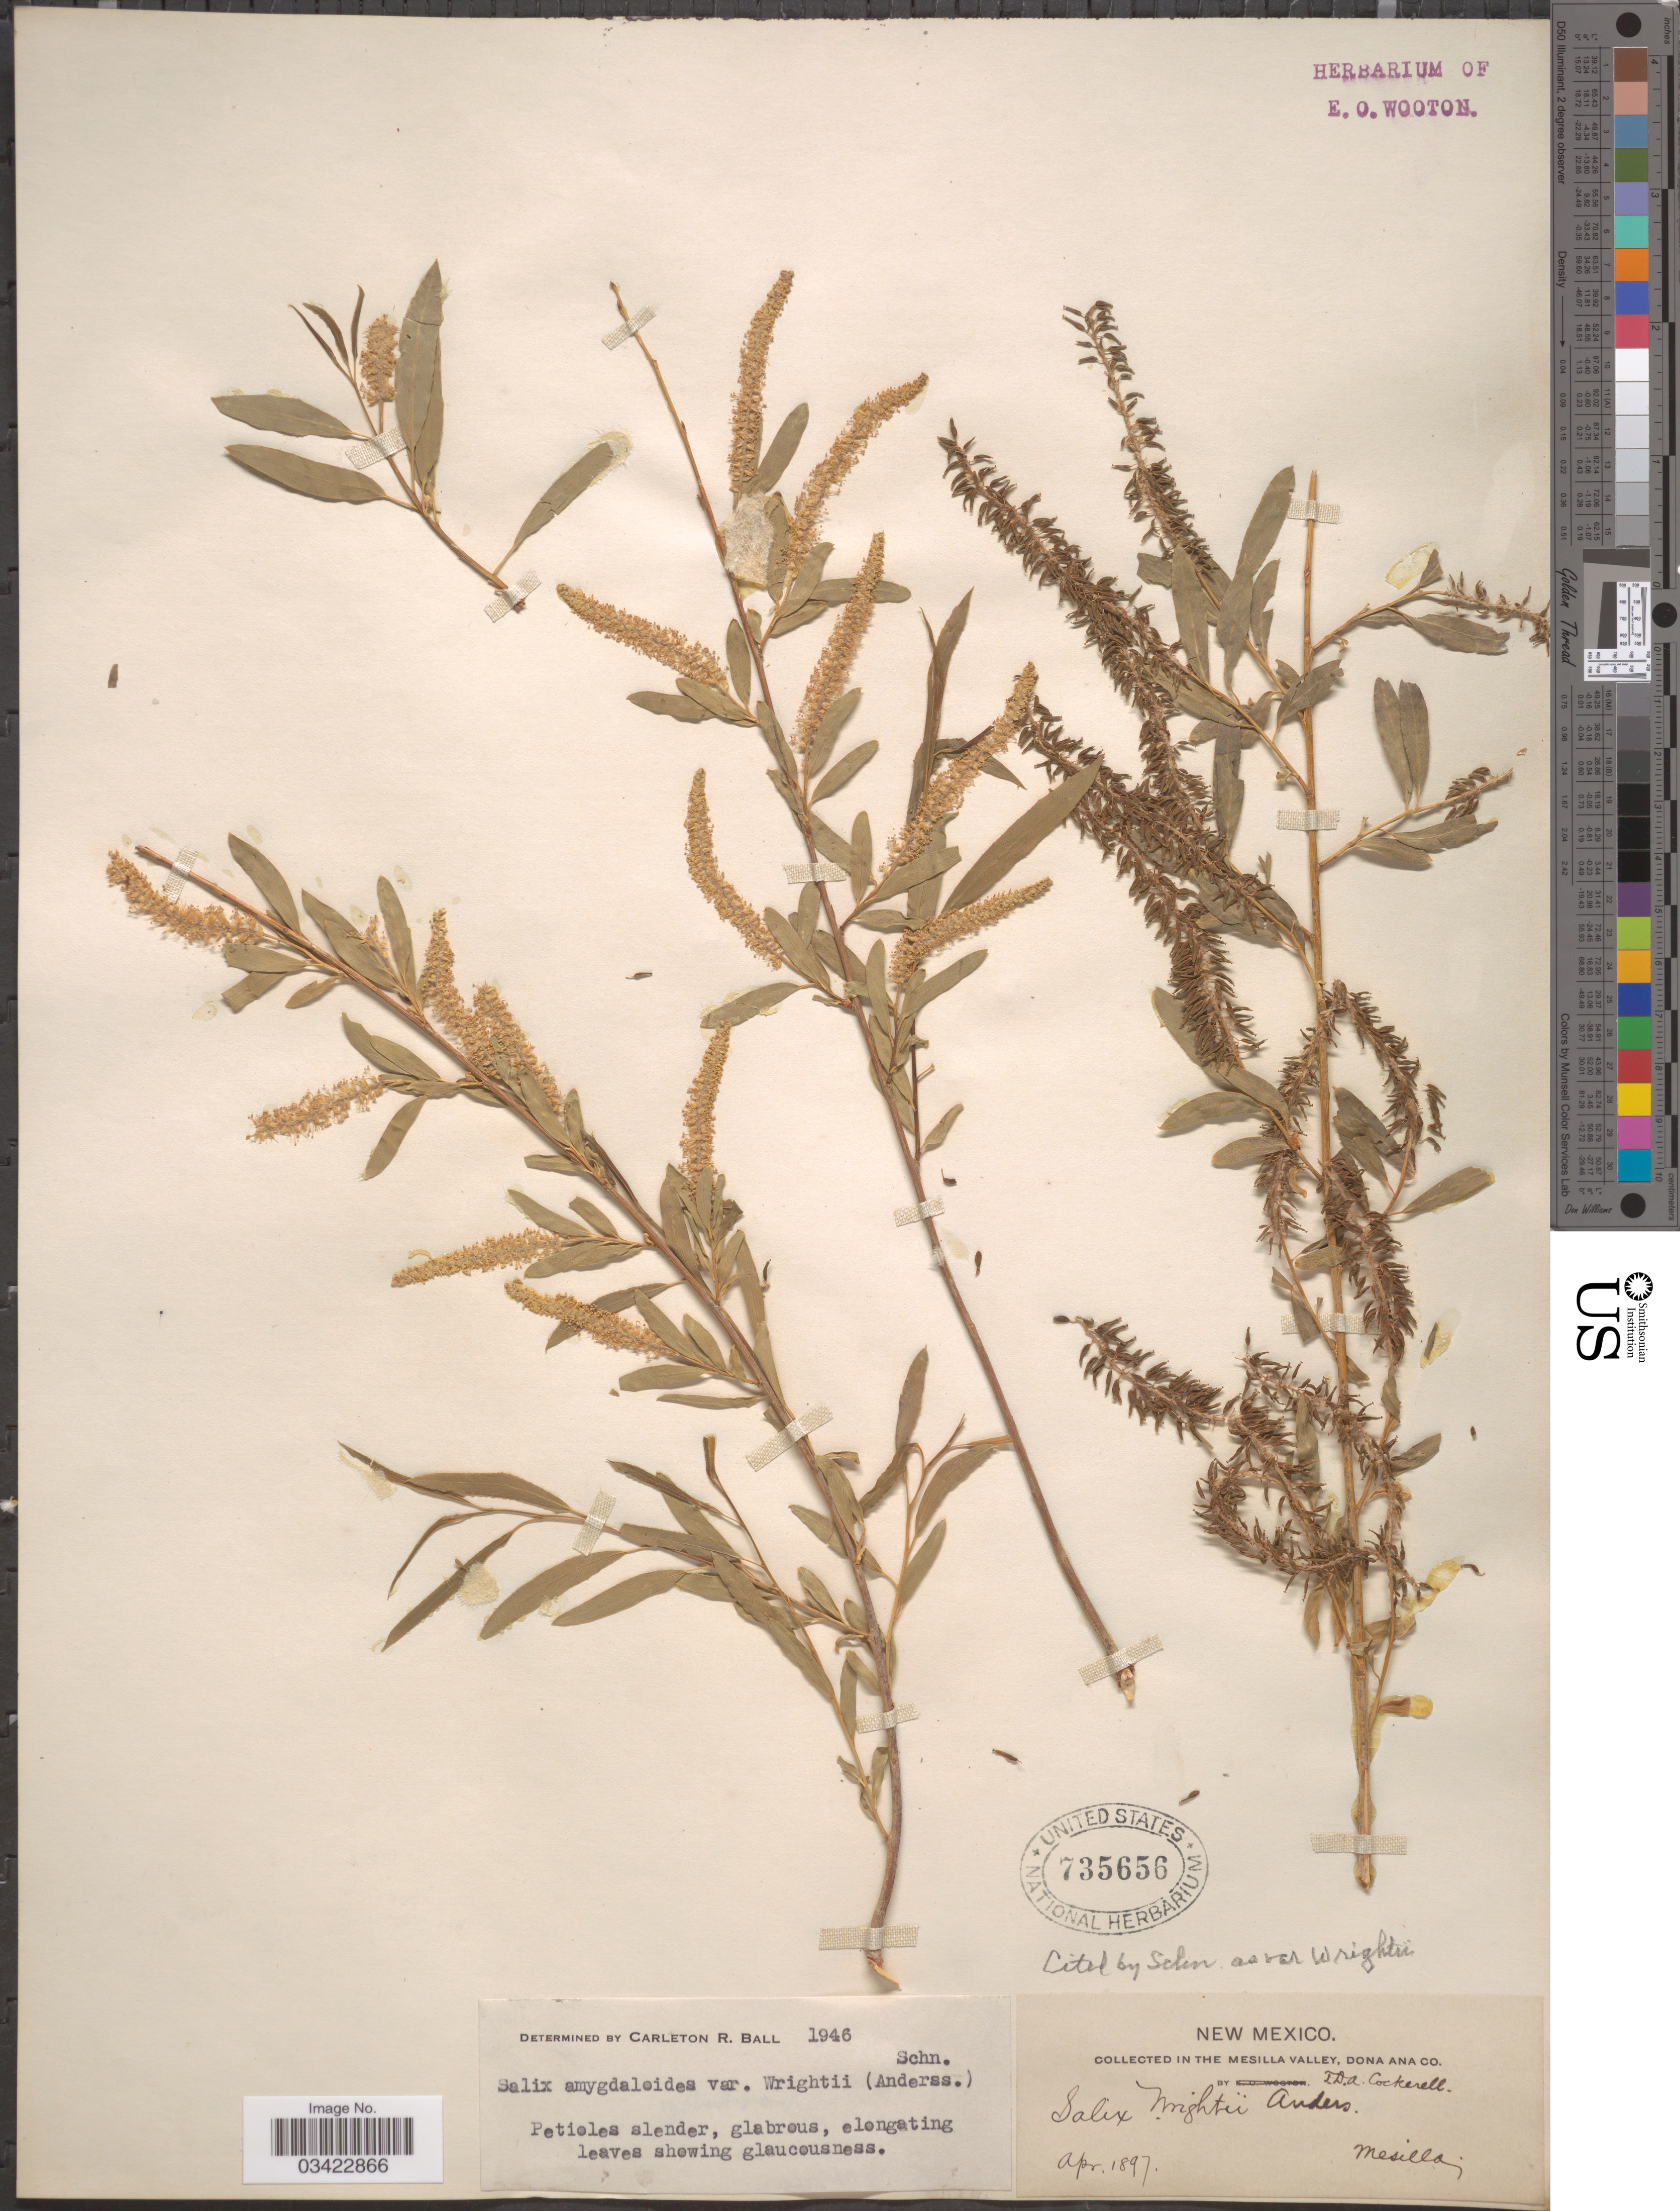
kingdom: Plantae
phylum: Tracheophyta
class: Magnoliopsida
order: Malpighiales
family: Salicaceae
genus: Salix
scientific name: Salix amygdaloides var. wrightii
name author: (Andersson) C.K. Schneid.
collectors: T. Cockerell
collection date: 1897-04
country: United States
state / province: New Mexico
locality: In the Mesilla Valley, Dona Ana Co. Mesilla.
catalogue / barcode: US 735656